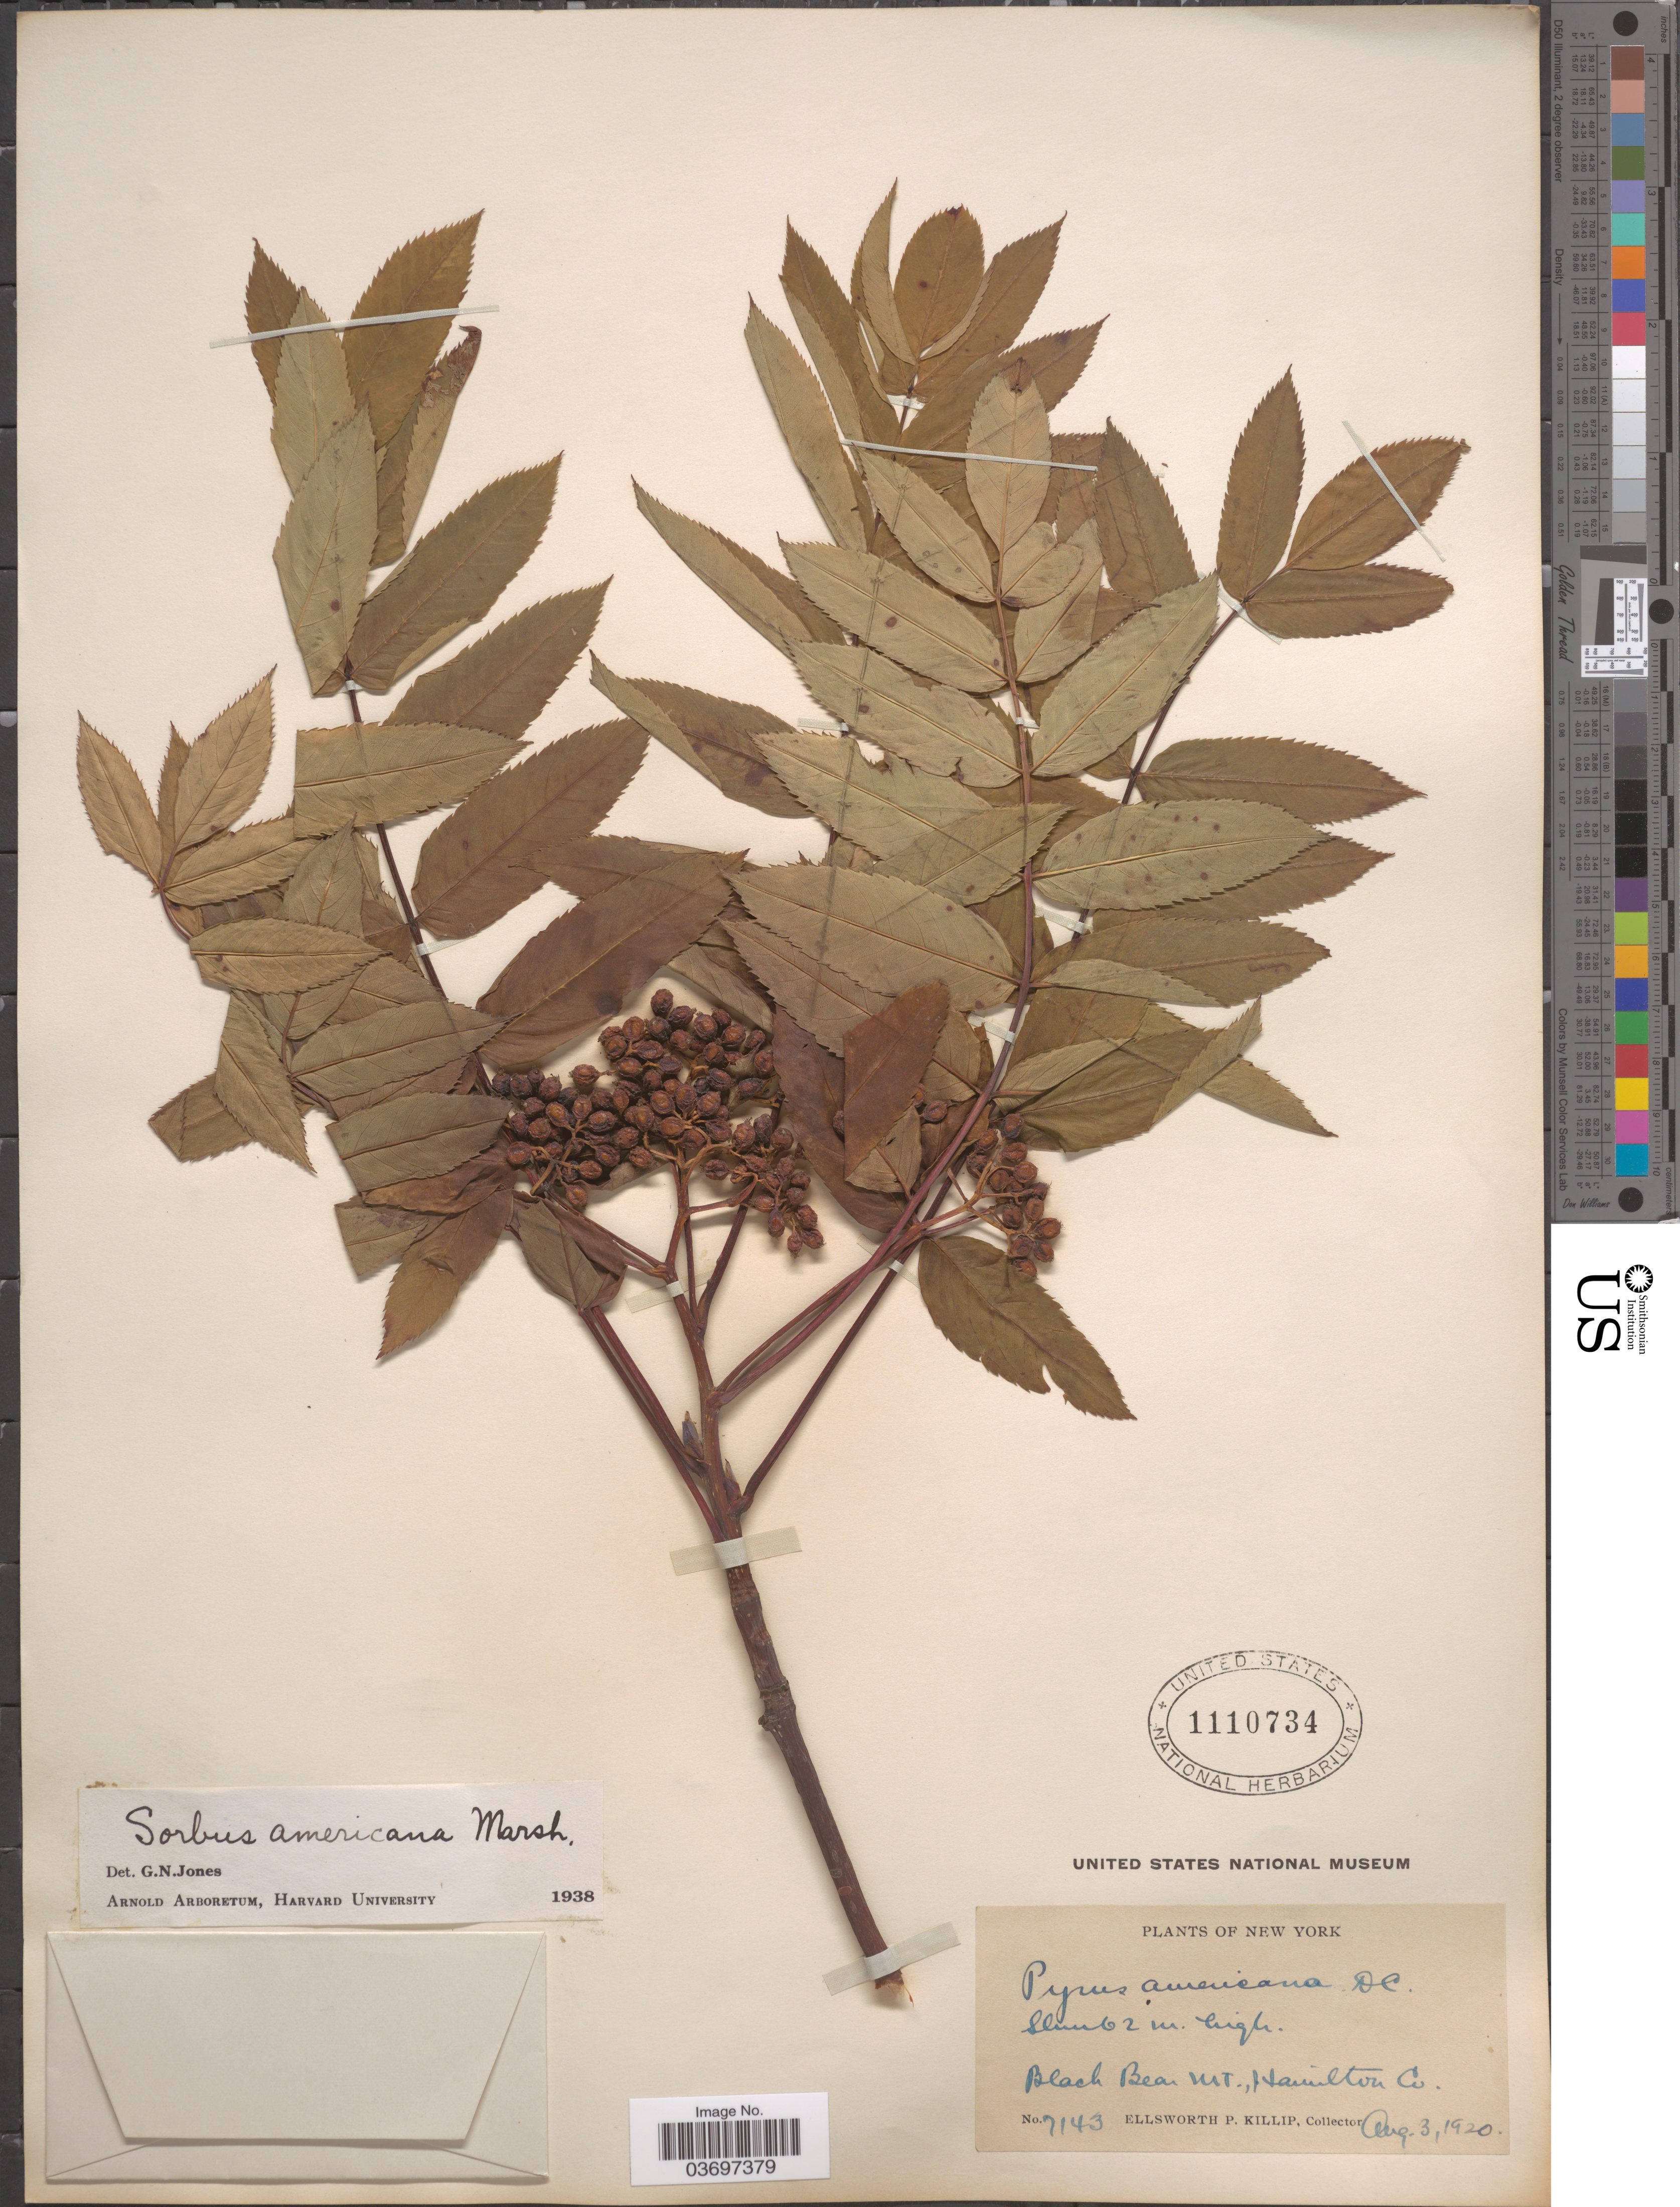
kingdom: Plantae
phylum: Tracheophyta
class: Magnoliopsida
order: Rosales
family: Rosaceae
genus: Sorbus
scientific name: Sorbus americana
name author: Marshall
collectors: E. P. Killip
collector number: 7143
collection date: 1920-08-03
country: United States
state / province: New York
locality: Black Bear Mt., Hamilton Co.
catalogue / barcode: US 1110734